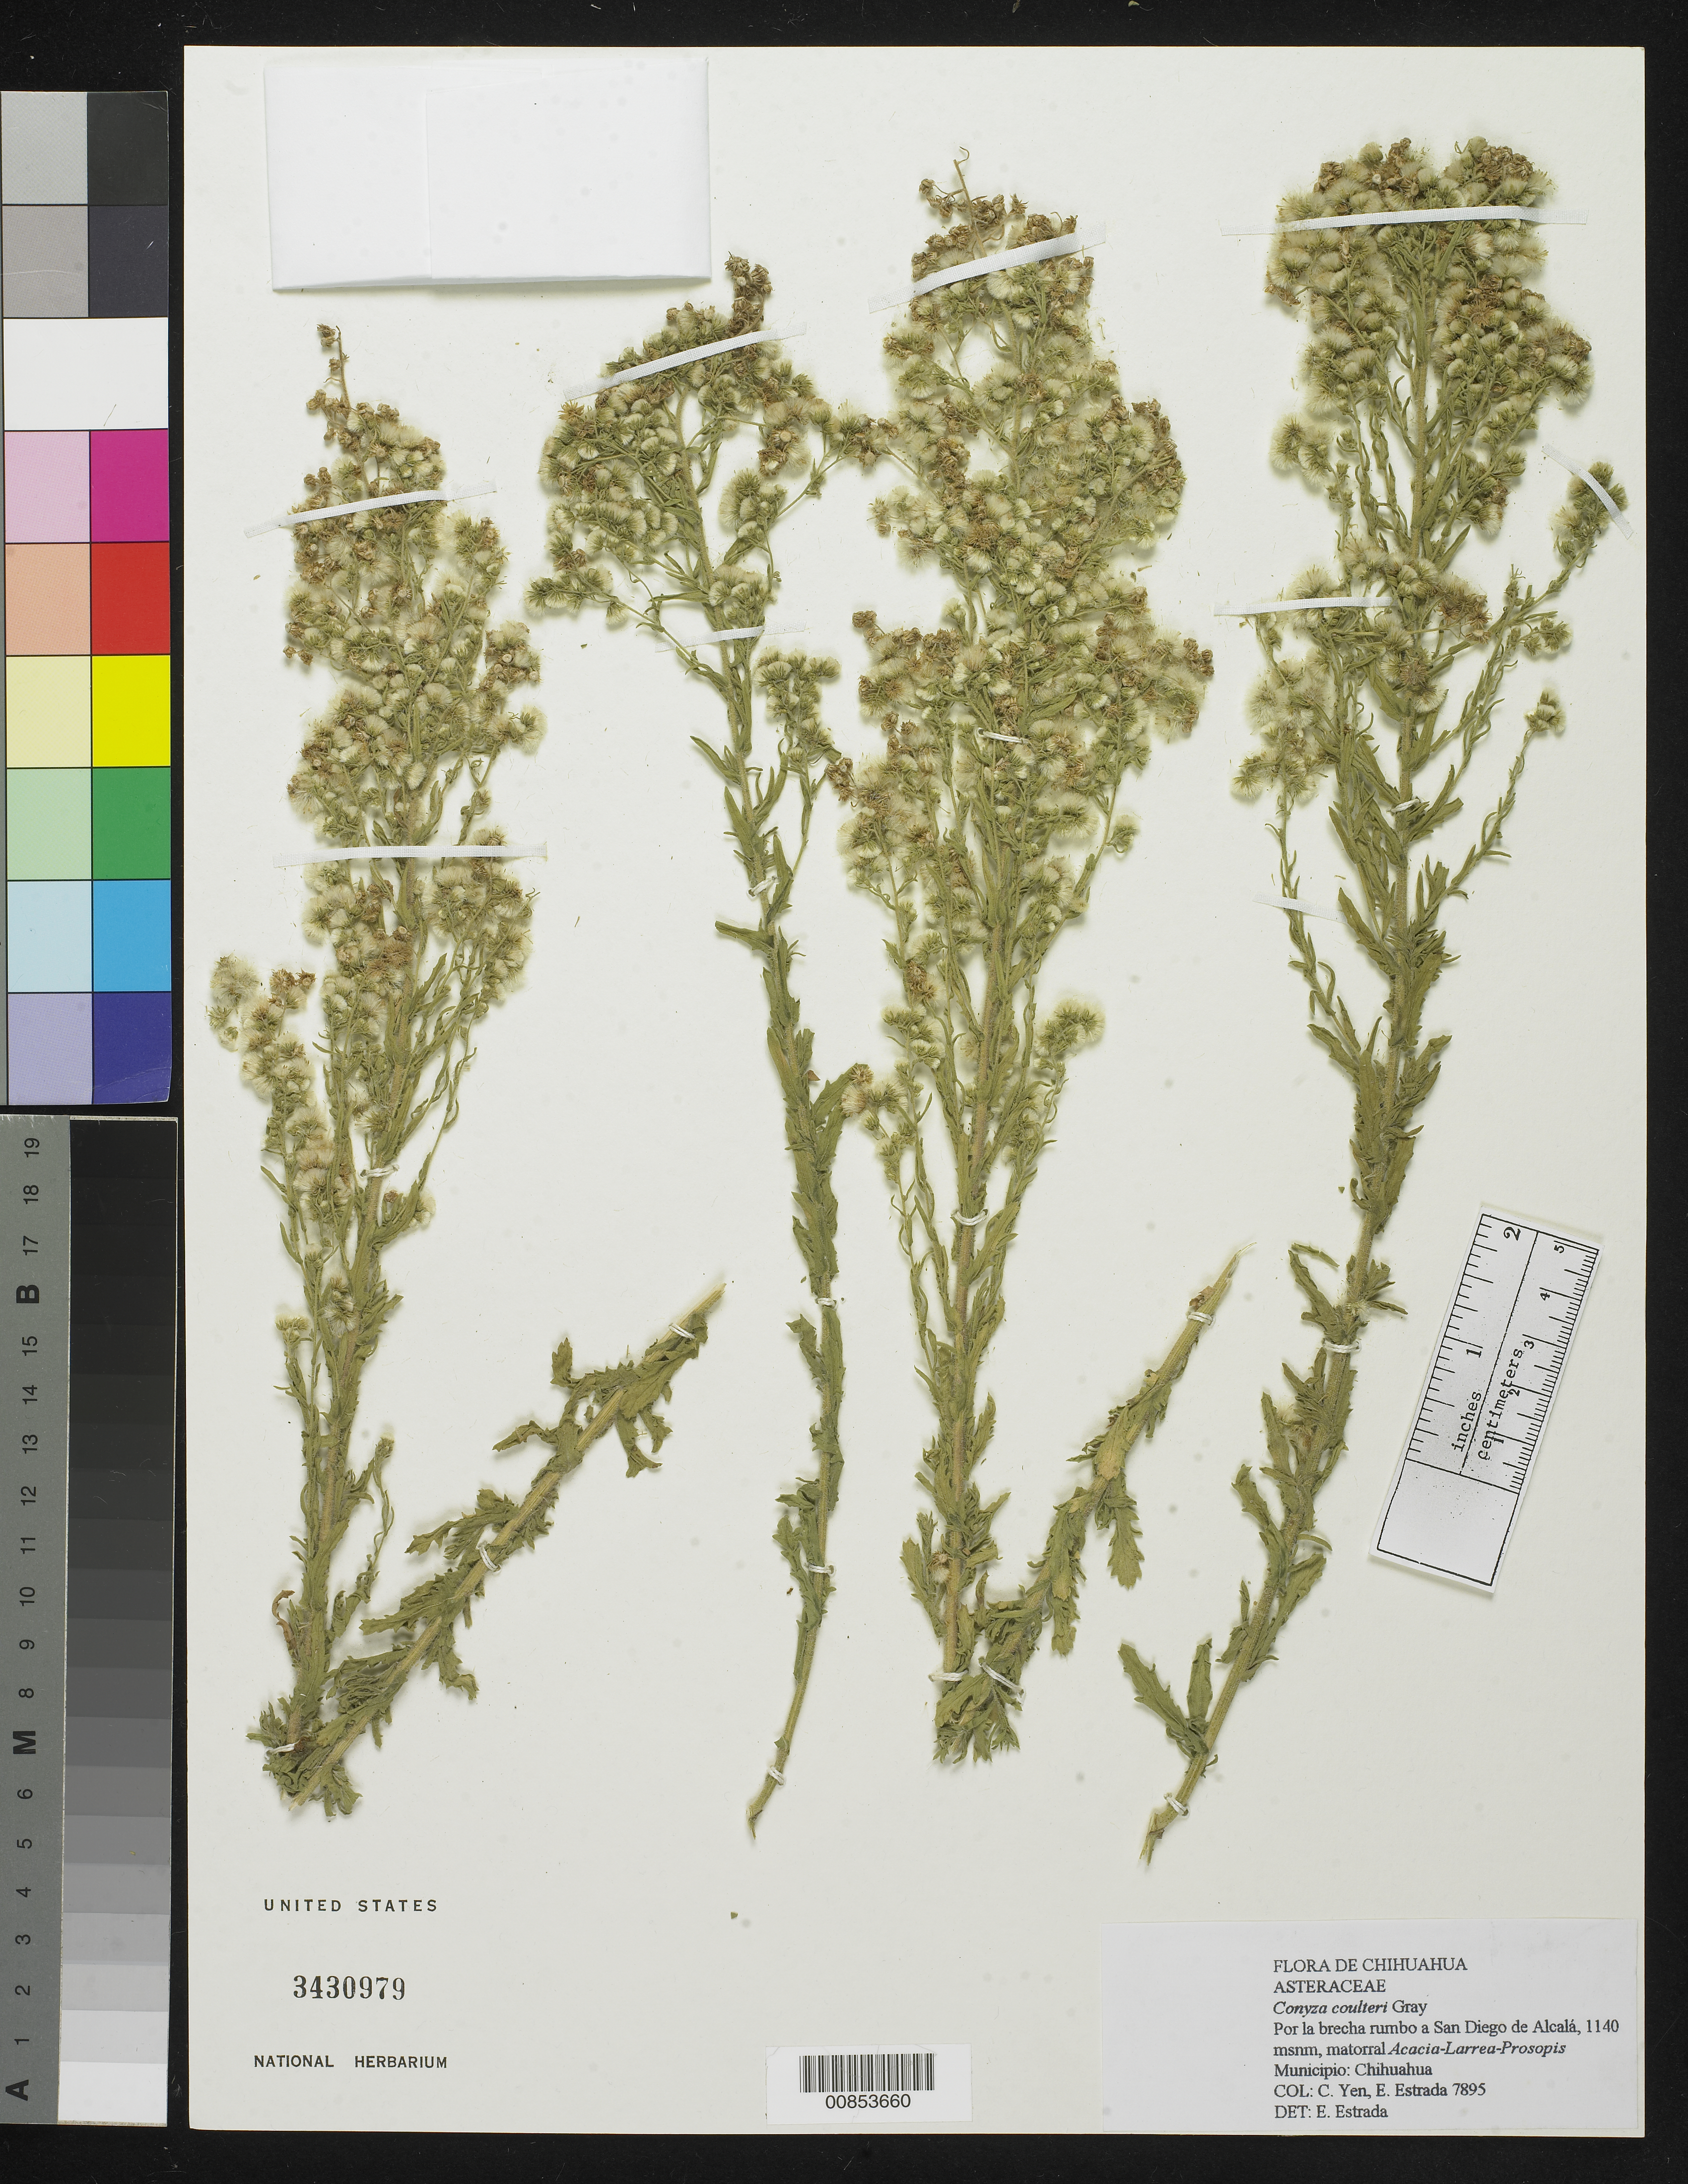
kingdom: Plantae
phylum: Tracheophyta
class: Magnoliopsida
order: Asterales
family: Asteraceae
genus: Conyza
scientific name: Conyza coulteri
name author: A. Gray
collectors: Y. C. Yang & E. Estrada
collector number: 7895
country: Mexico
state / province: Chihuahua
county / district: Chihuahua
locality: Por la brecha a San Diego de Alcalá.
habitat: Matorral Acacia-Larrea-Prosopis.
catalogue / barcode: US 3430979